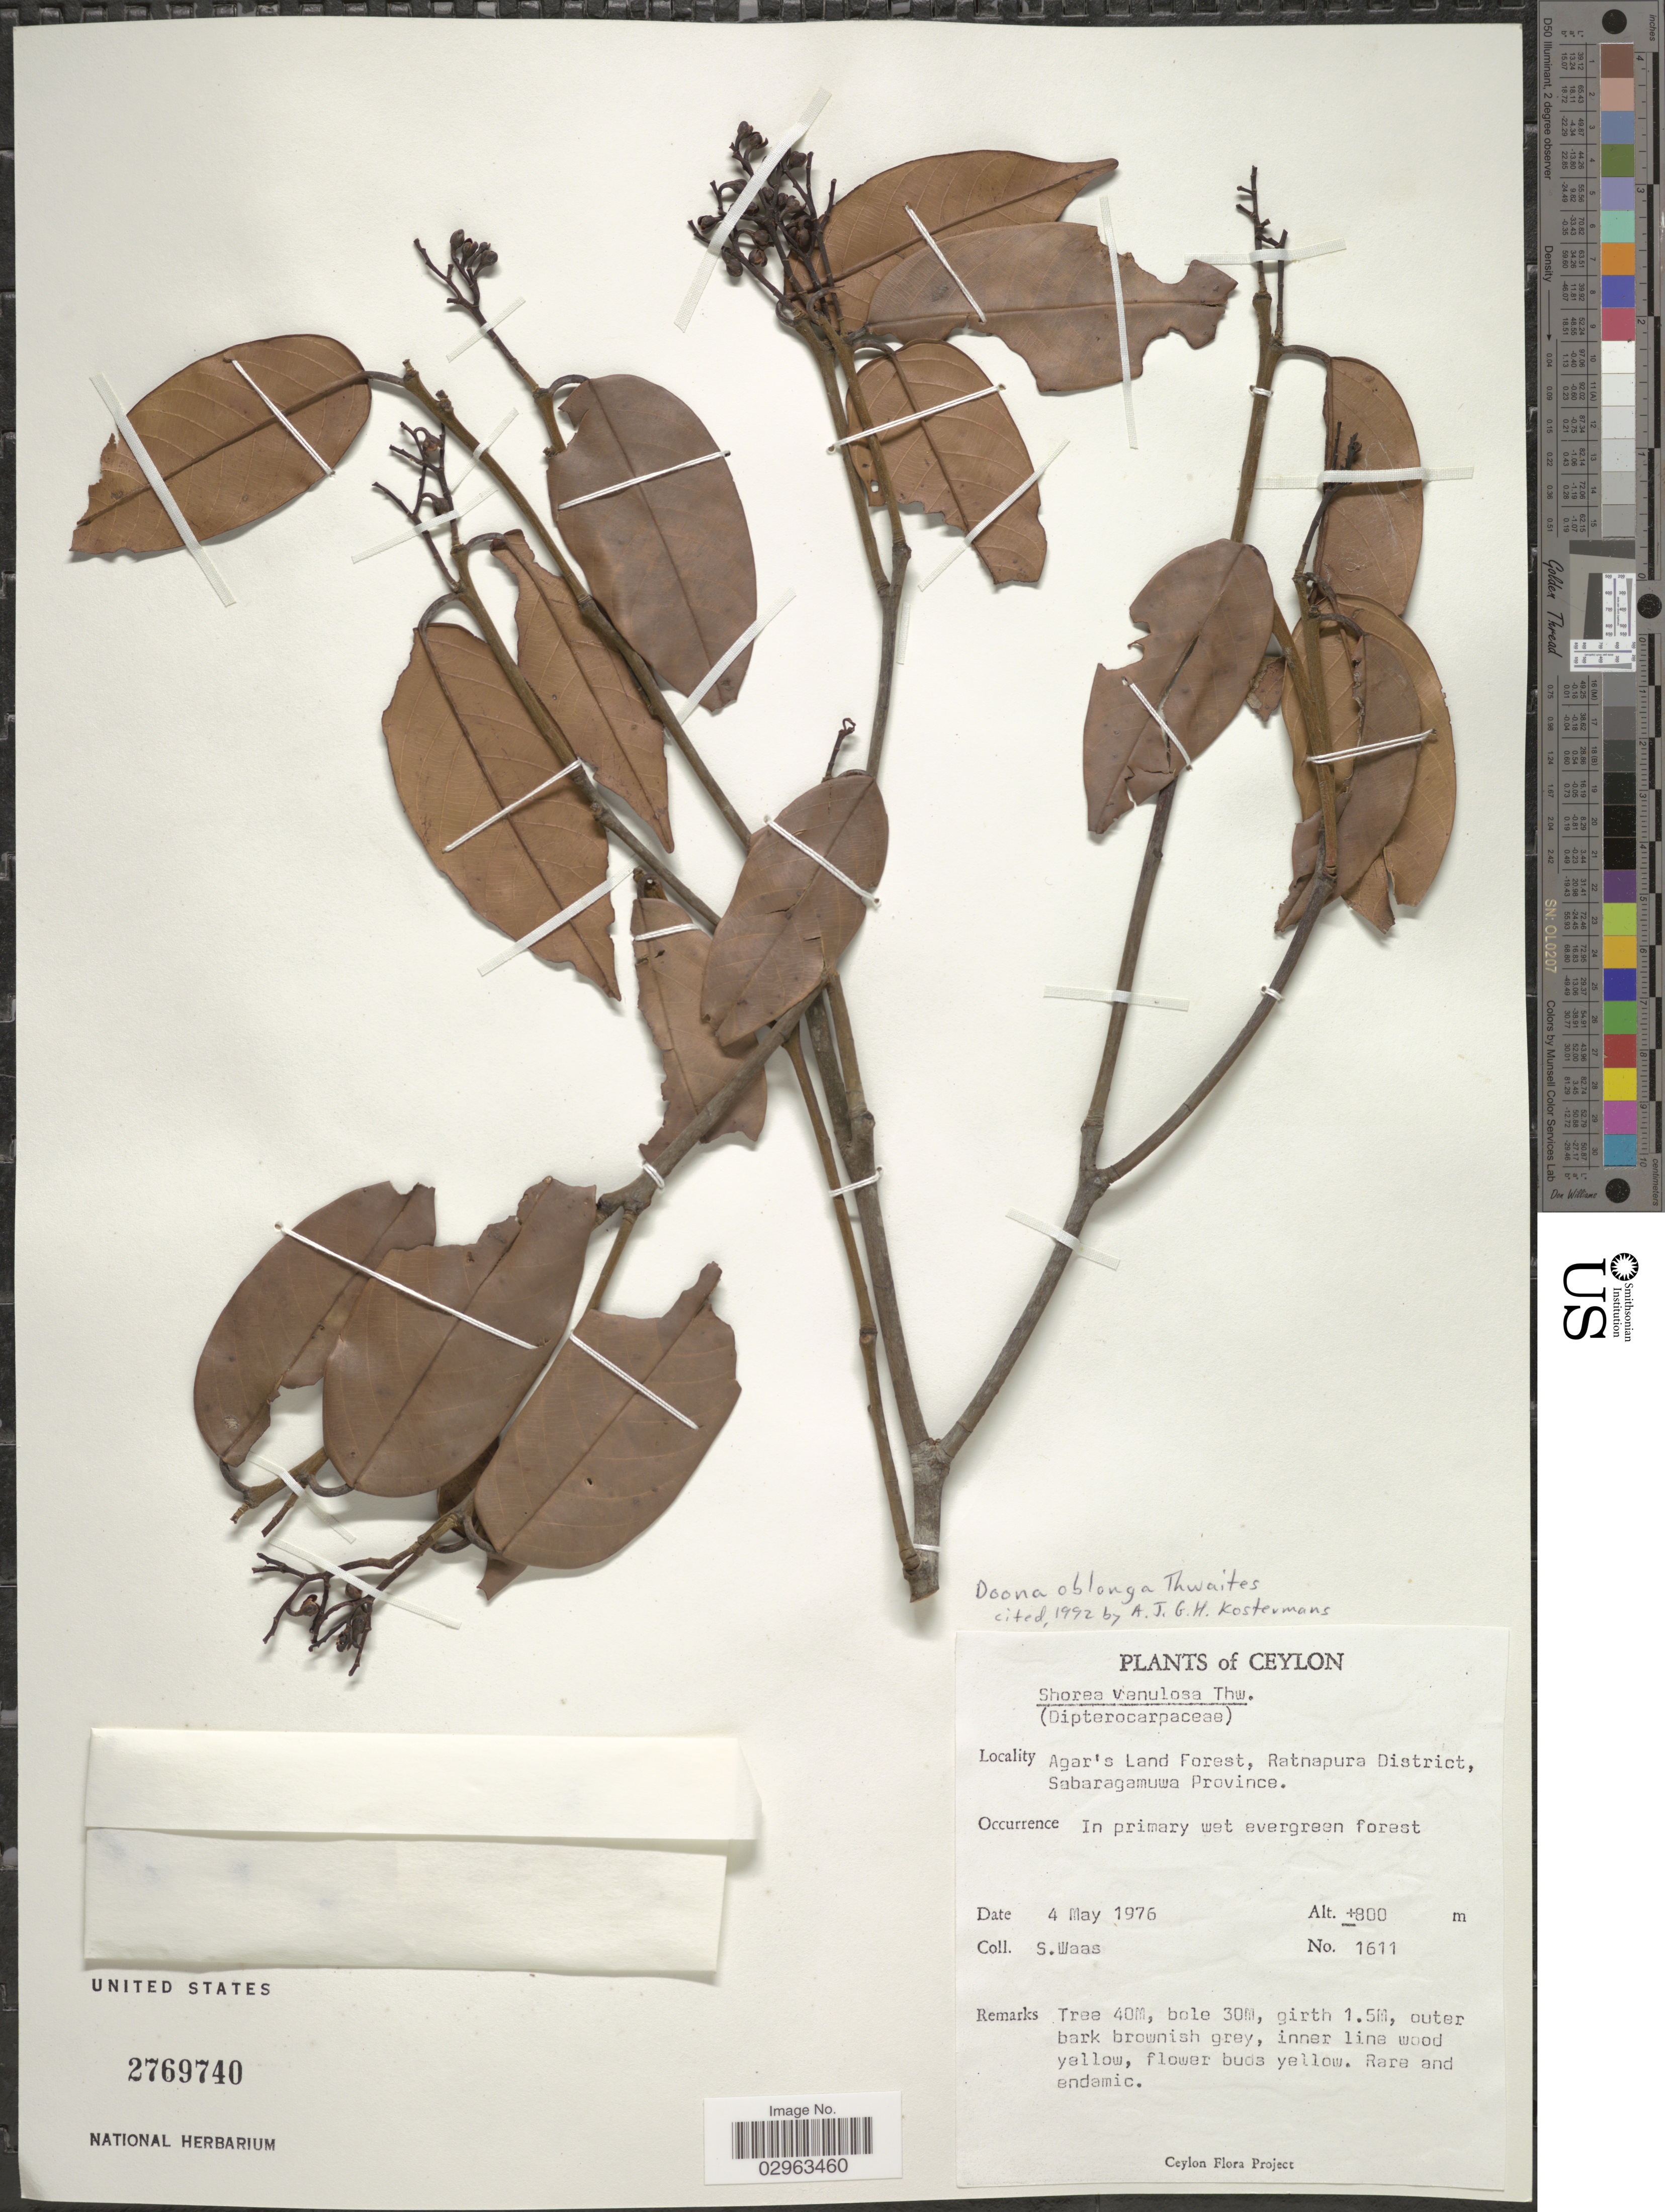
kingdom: Plantae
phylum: Tracheophyta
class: Magnoliopsida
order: Malvales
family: Dipterocarpaceae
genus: Doona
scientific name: Doona oblonga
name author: Thwaites ex Trimen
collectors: S. Waas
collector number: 1611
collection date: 1976-05-04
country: Sri Lanka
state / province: Sabaragamuwa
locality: Ceylon. Agar's Land Forest, Ratnapura District.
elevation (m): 800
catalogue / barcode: US 2769740